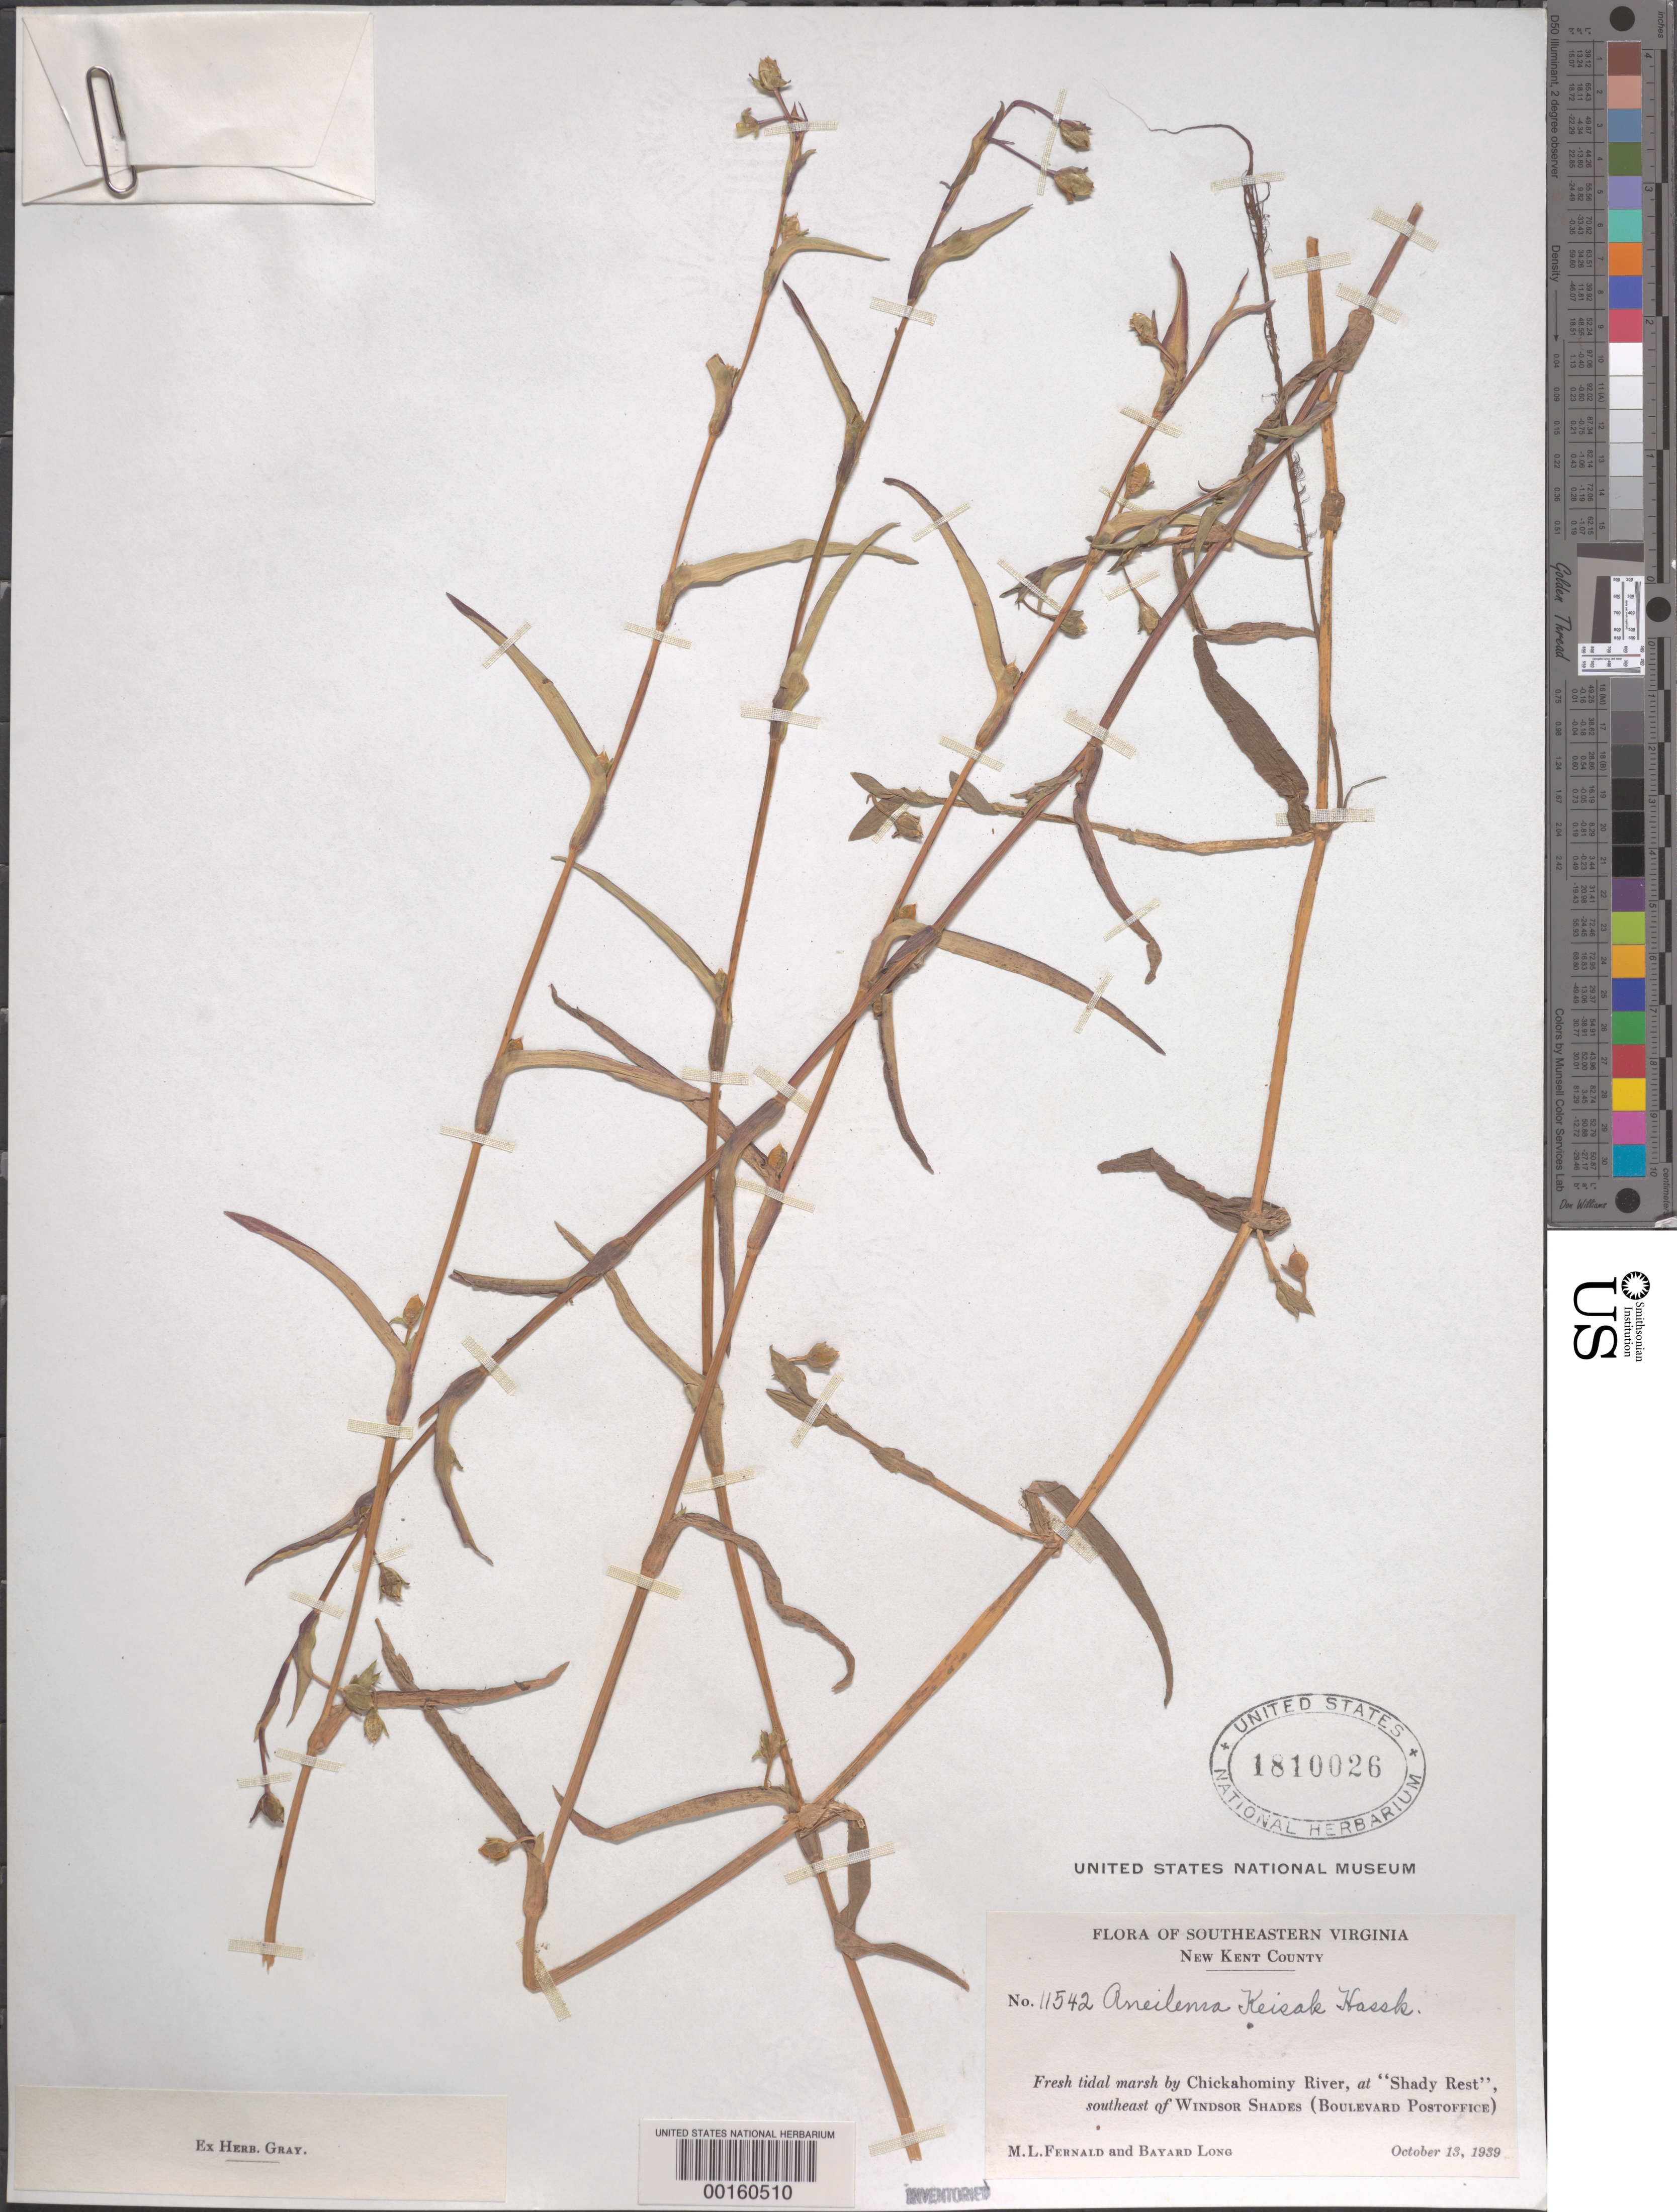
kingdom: Plantae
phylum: Tracheophyta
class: Liliopsida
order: Commelinales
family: Commelinaceae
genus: Murdannia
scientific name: Murdannia keisak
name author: (Hassk.) Hand.-Mazz.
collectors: M. L. Fernald & B. H. Long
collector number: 11542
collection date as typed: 13 Oct 1939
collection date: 1939-10-13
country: United States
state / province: Virginia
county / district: New Kent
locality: Chickahominy river, se of windsor shades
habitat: Fresh tidal marsh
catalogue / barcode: US 1810026